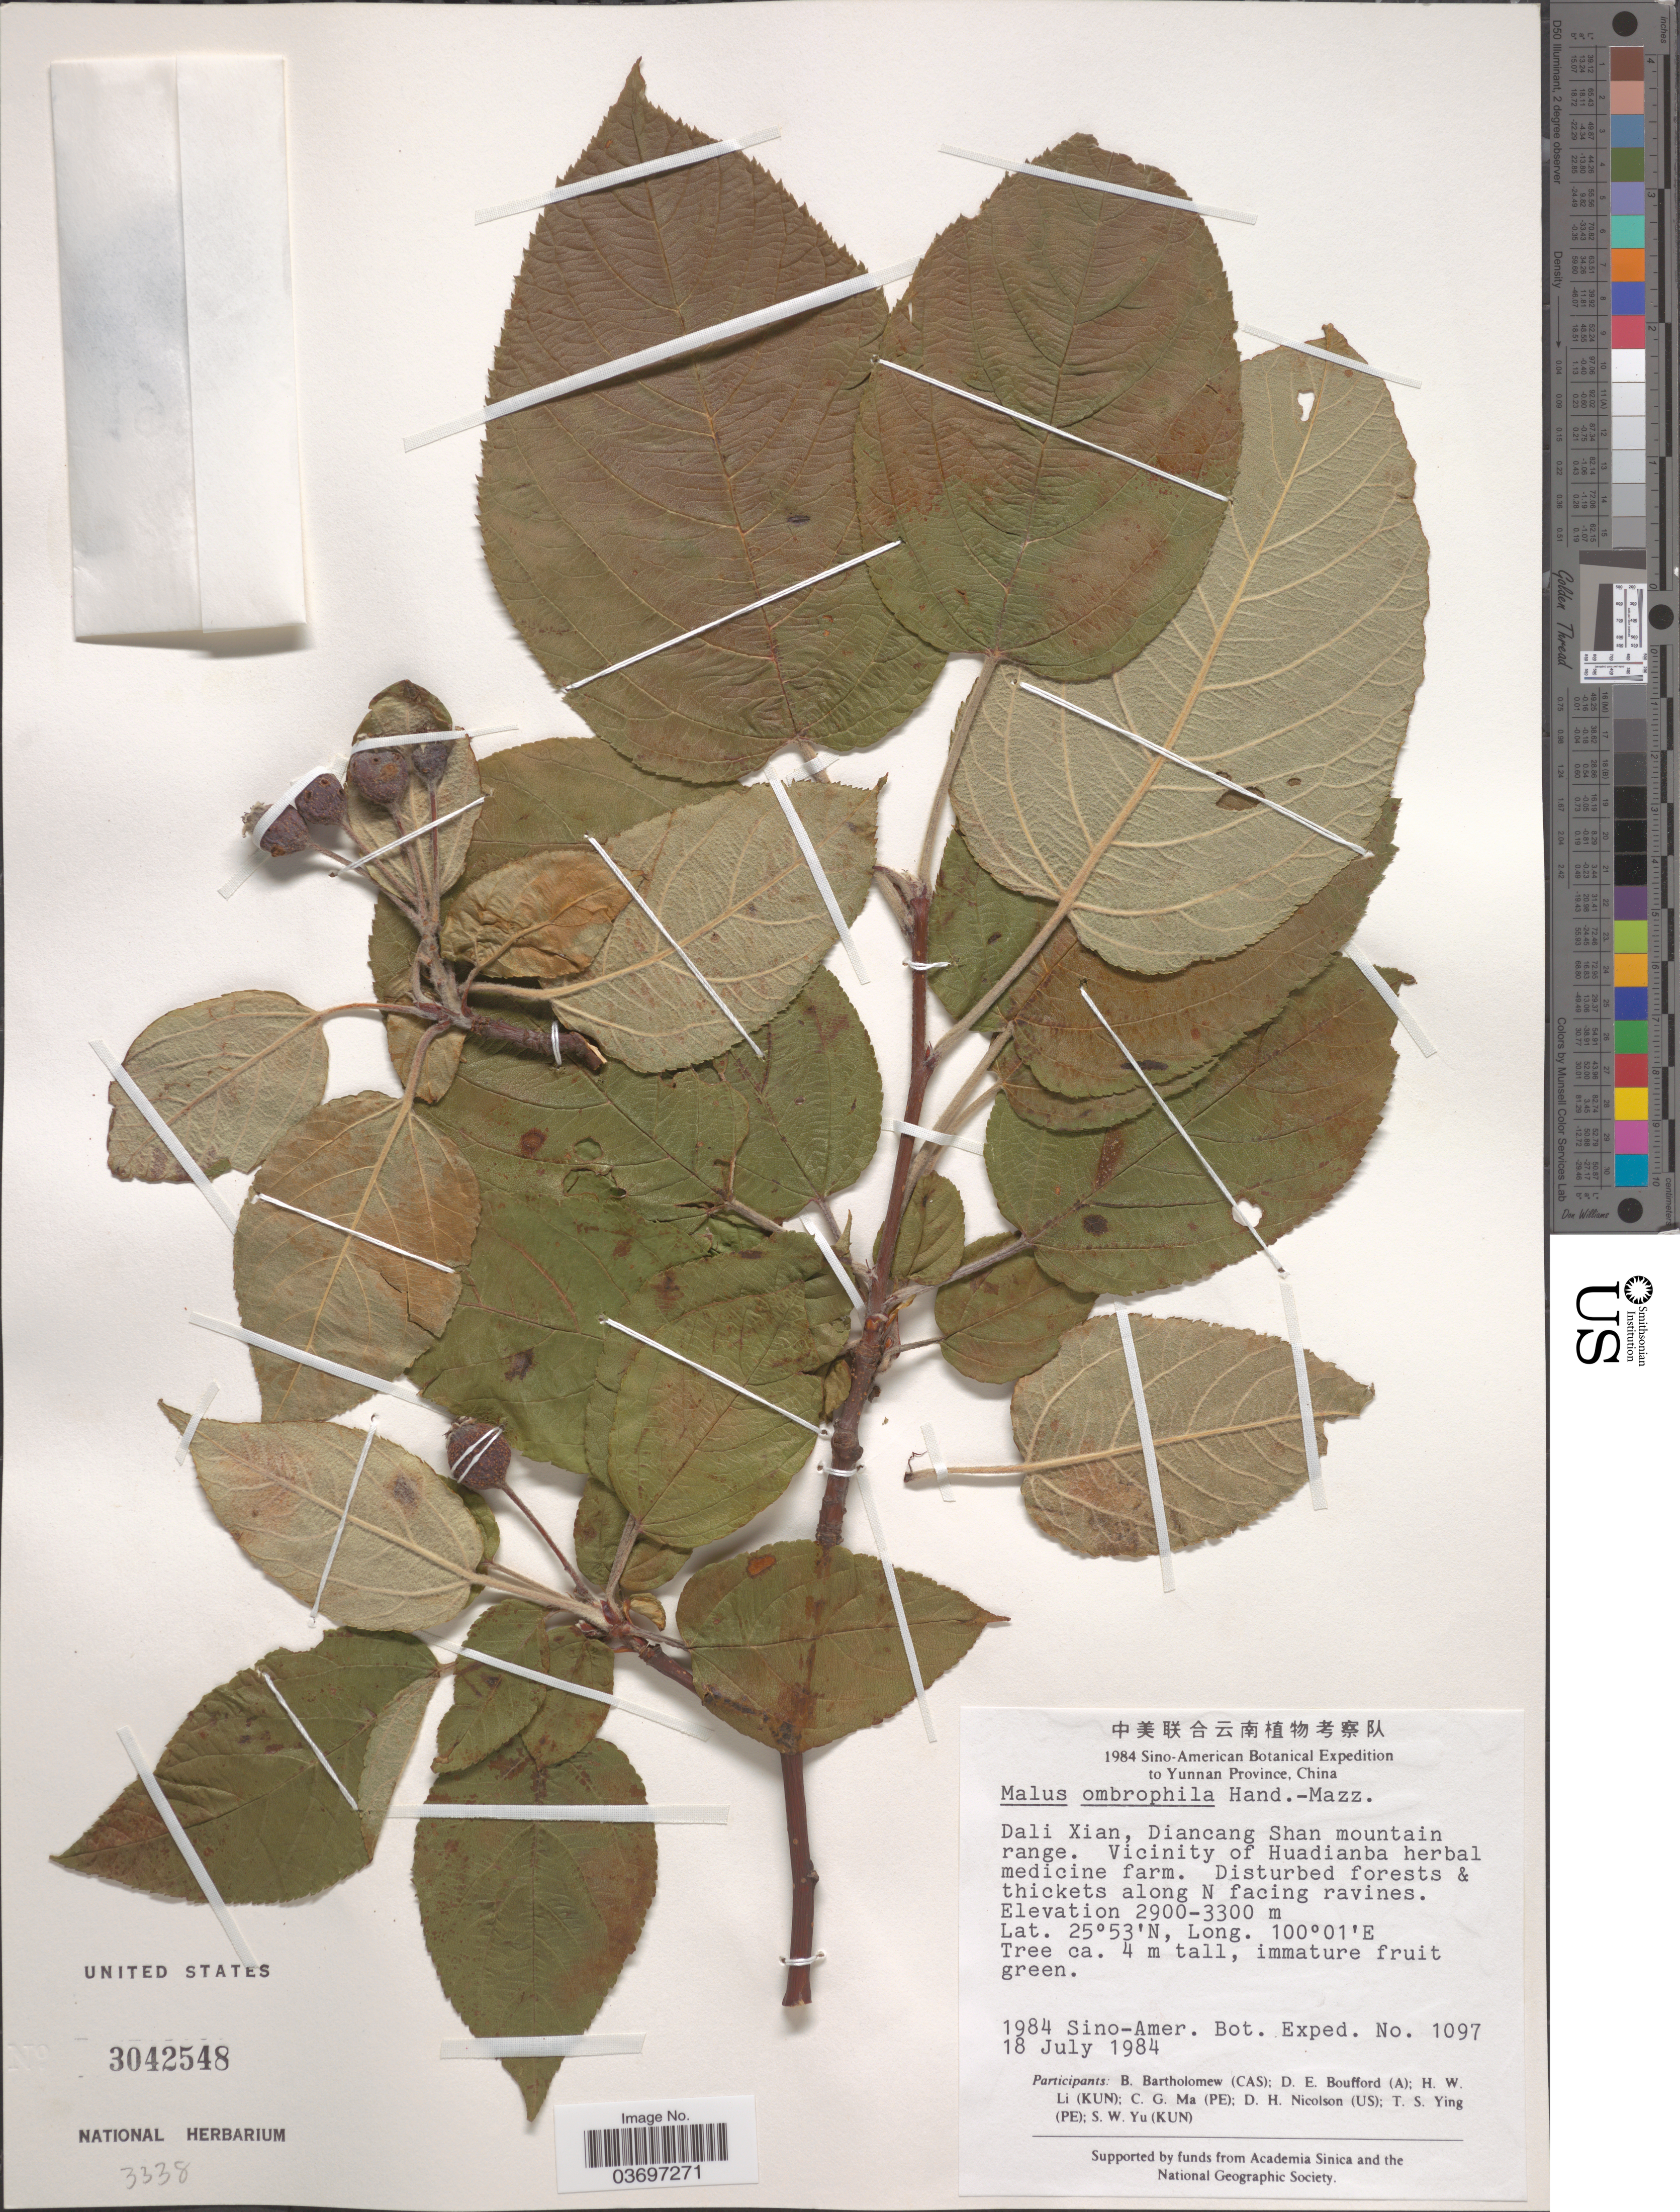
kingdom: Plantae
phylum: Tracheophyta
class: Magnoliopsida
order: Rosales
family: Rosaceae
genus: Malus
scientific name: Malus ombrophila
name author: Hand.-Mazz.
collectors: Sino-Amer. Bot. Exped. 1984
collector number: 1097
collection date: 1984-07-18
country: China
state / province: Yunnan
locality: Yunnan Province. Dali Xian, Diancang Shan mountain range. Vicinity of Huadianba herbal medicine farm.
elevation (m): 2900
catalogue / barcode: US 3042548